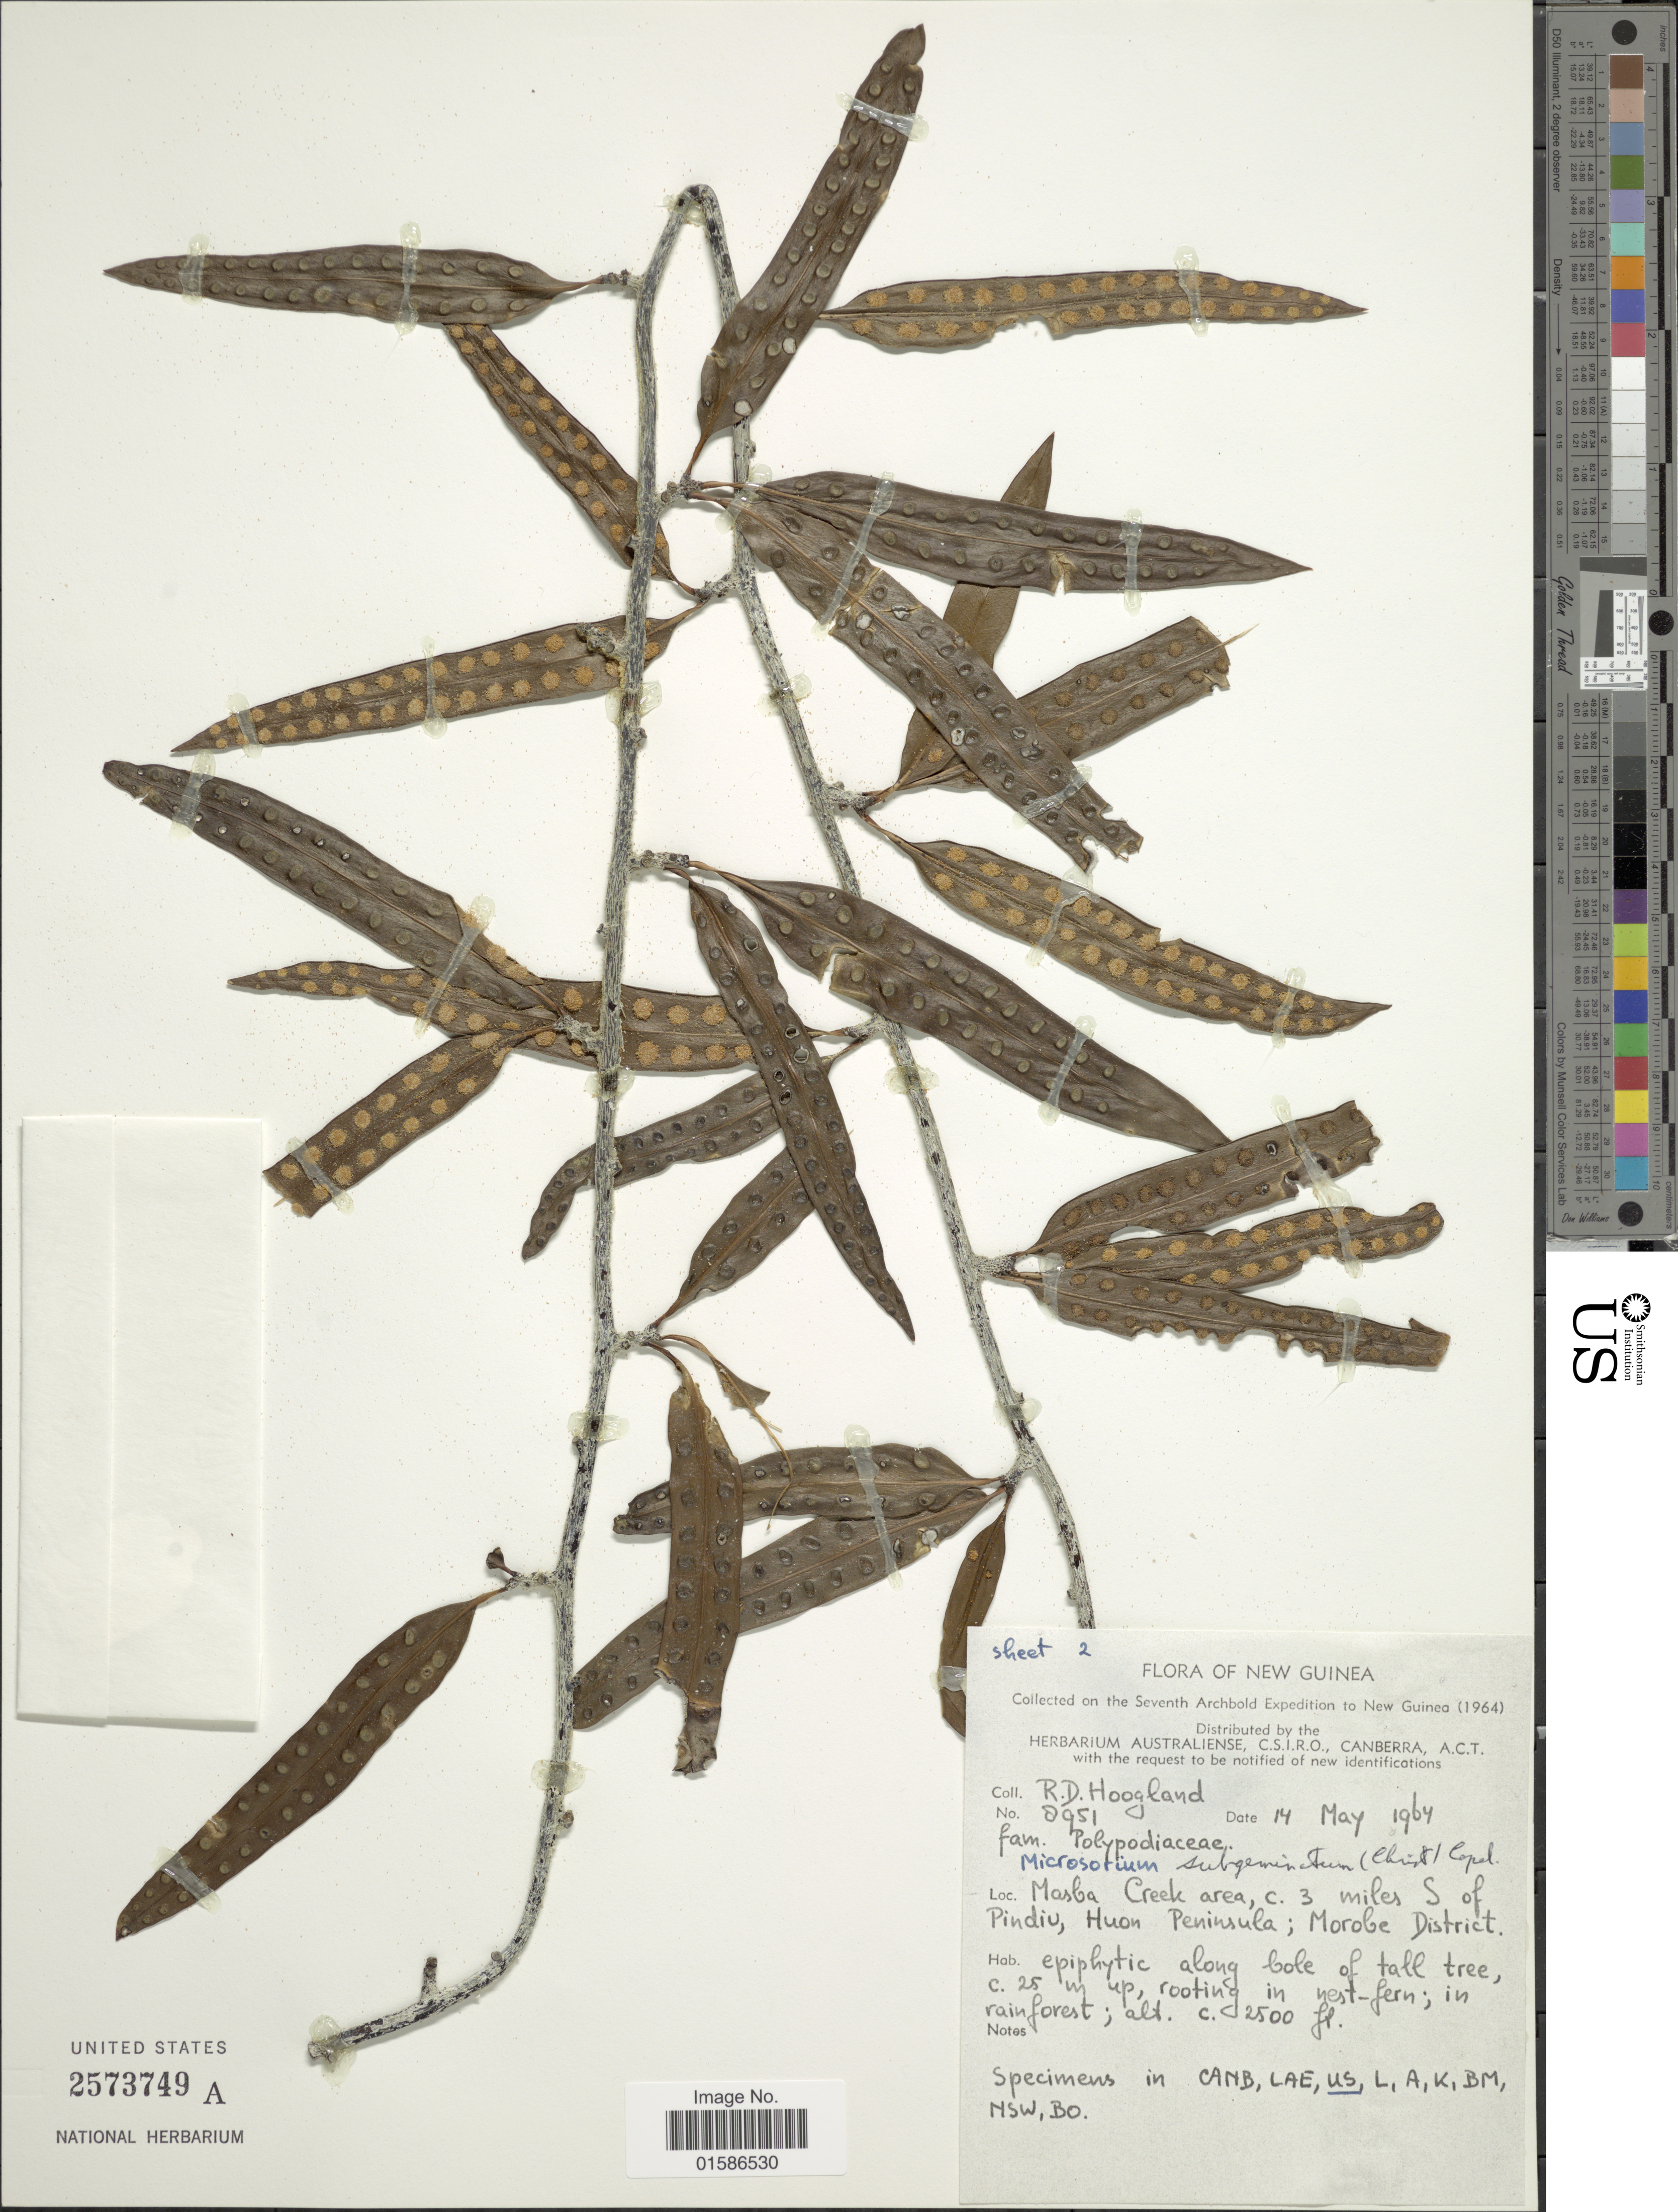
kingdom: Plantae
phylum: Tracheophyta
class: Polypodiopsida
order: Polypodiales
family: Polypodiaceae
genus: Microsorum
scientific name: Microsorum papuanum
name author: (Baker) Parris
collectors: R. D. Hoogland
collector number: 8951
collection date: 1964-05-14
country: Papua New Guinea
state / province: Morobe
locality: New Guinea, Masba Creek area, c. 3 miles S of Pindiu, Huon Peninsula; Morobe District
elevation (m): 762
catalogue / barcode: US 2573749A